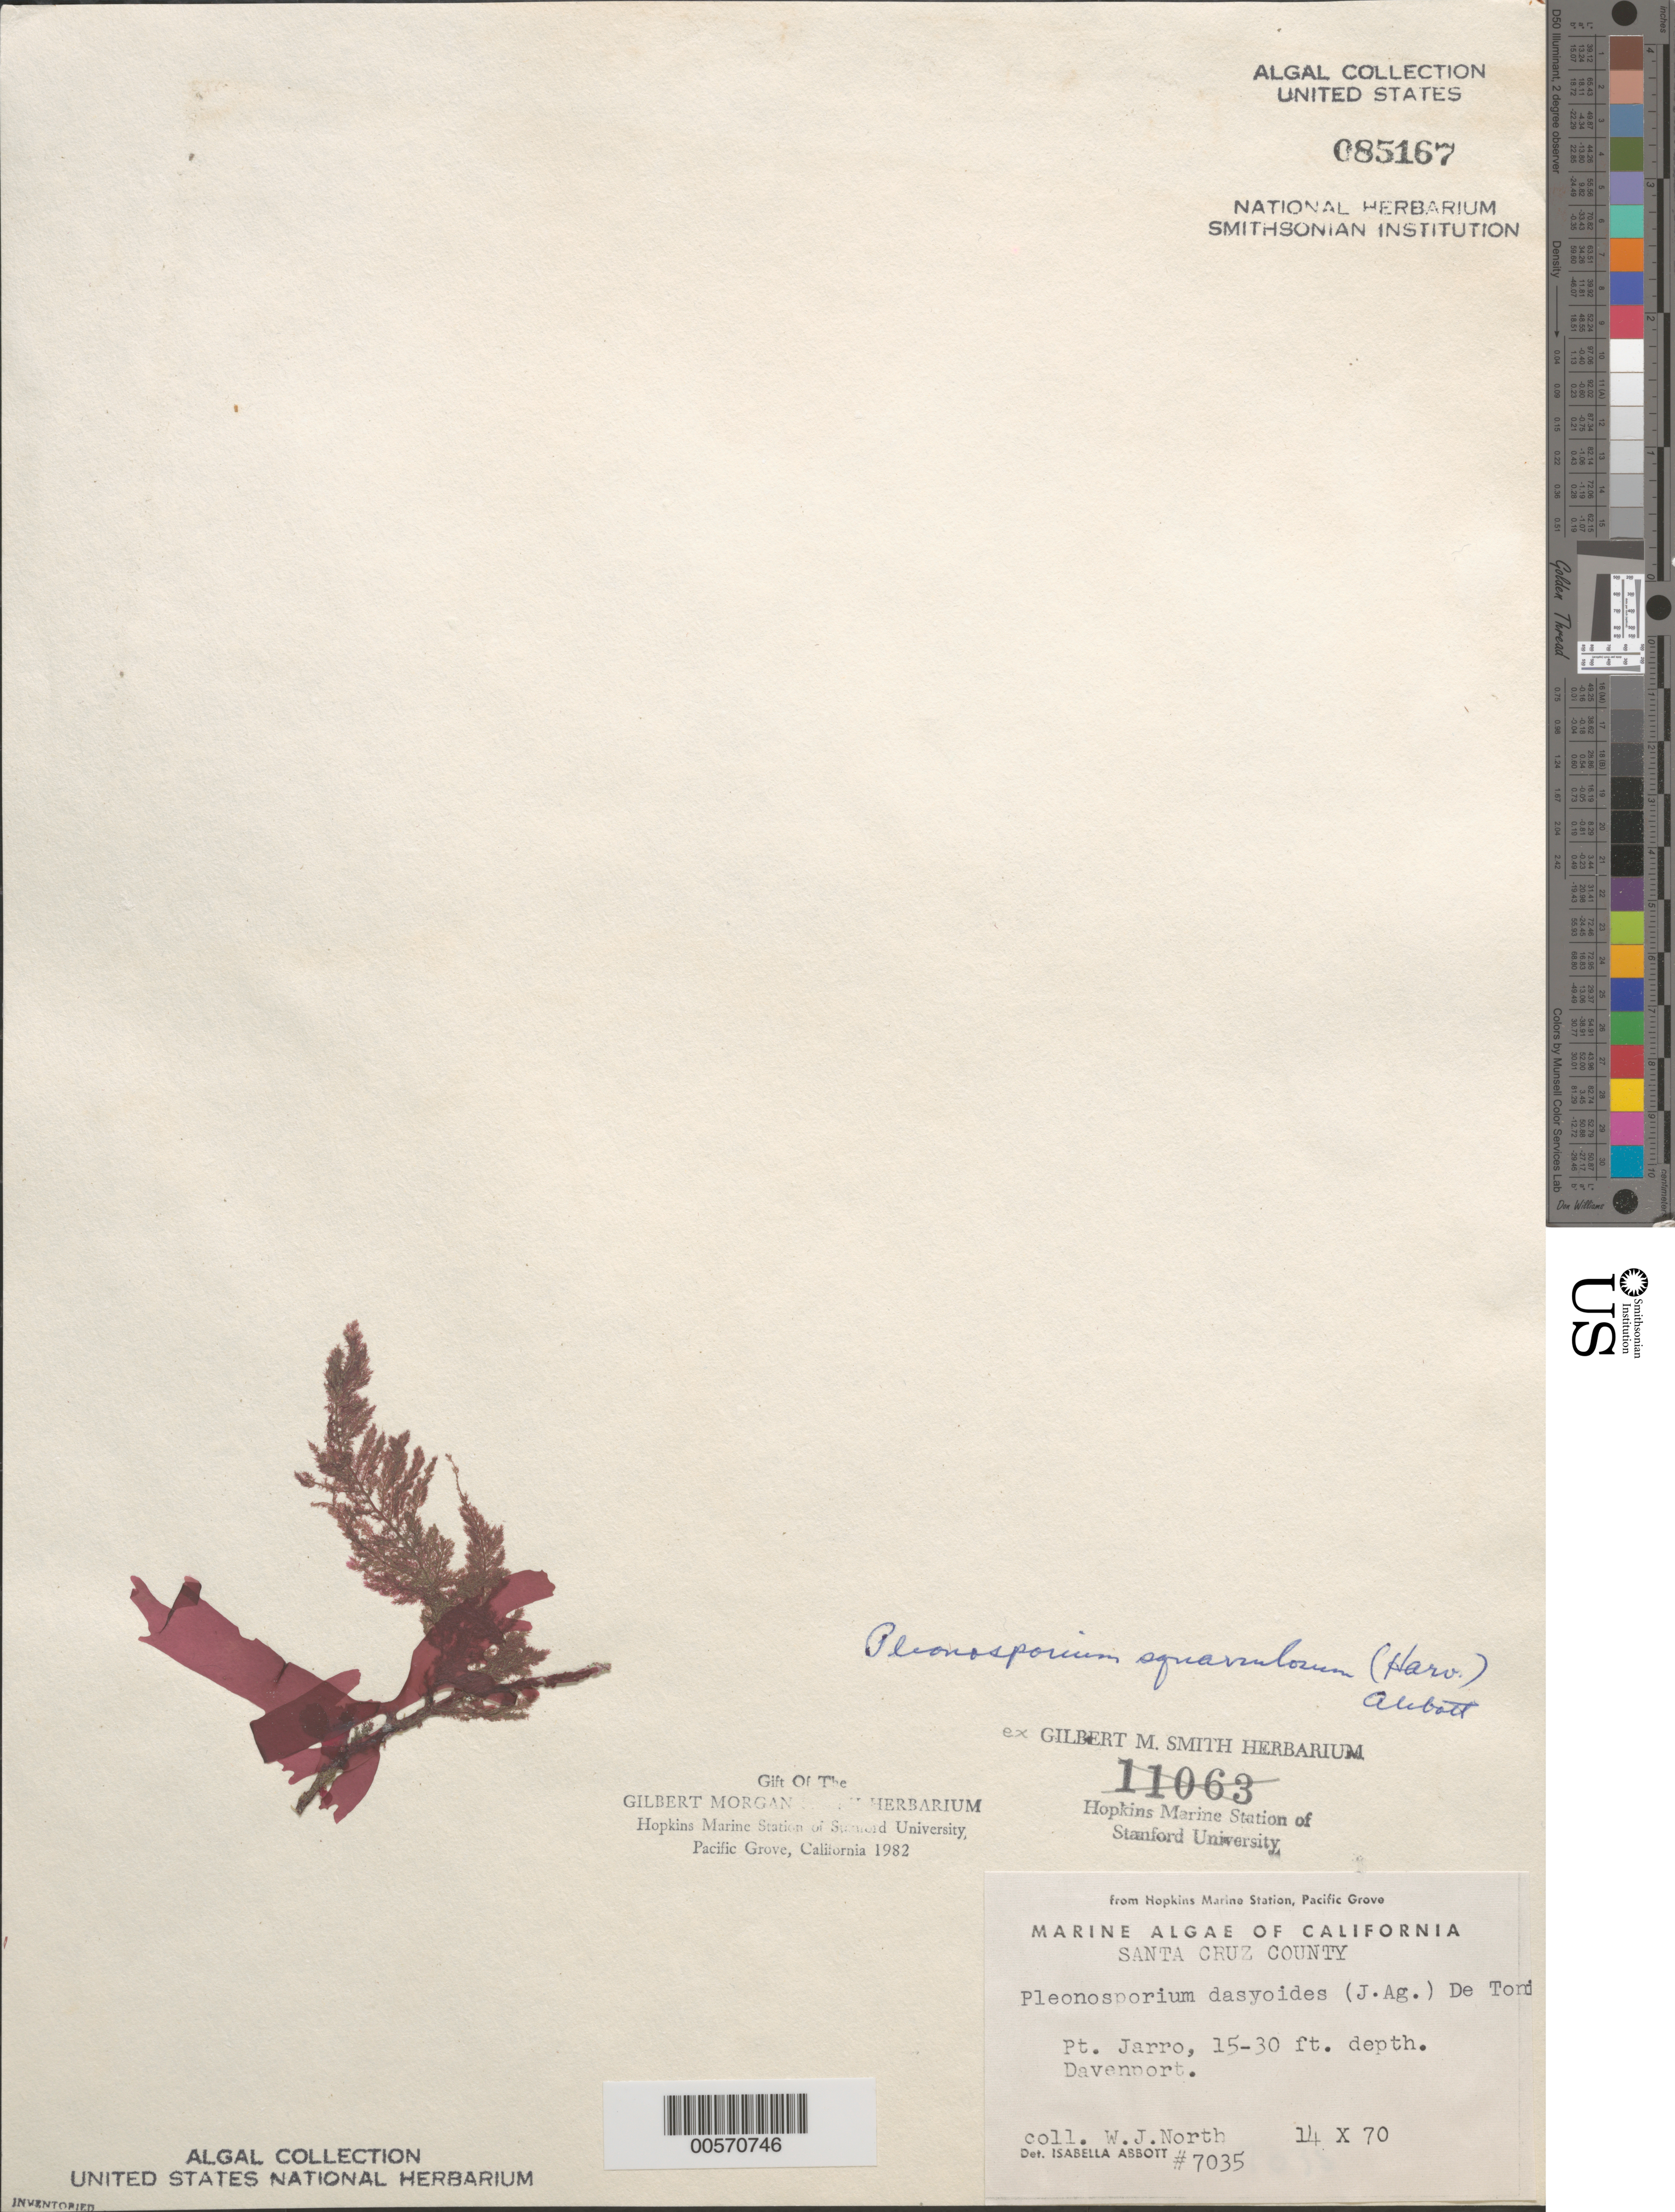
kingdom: Plantae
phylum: Rhodophyta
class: Florideophyceae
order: Ceramiales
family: Wrangeliaceae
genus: Pleonosporium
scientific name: Pleonosporium squarrulosum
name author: (Harv.) I.A. Abbott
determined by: Abbott, Isabella A.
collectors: W. North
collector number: IAA 7035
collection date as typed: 14 Oct 1970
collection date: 1970-10-14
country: United States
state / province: California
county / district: Santa Cruz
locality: El Jarro Point (Pt. Jarro), Davenport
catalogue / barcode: US 85167